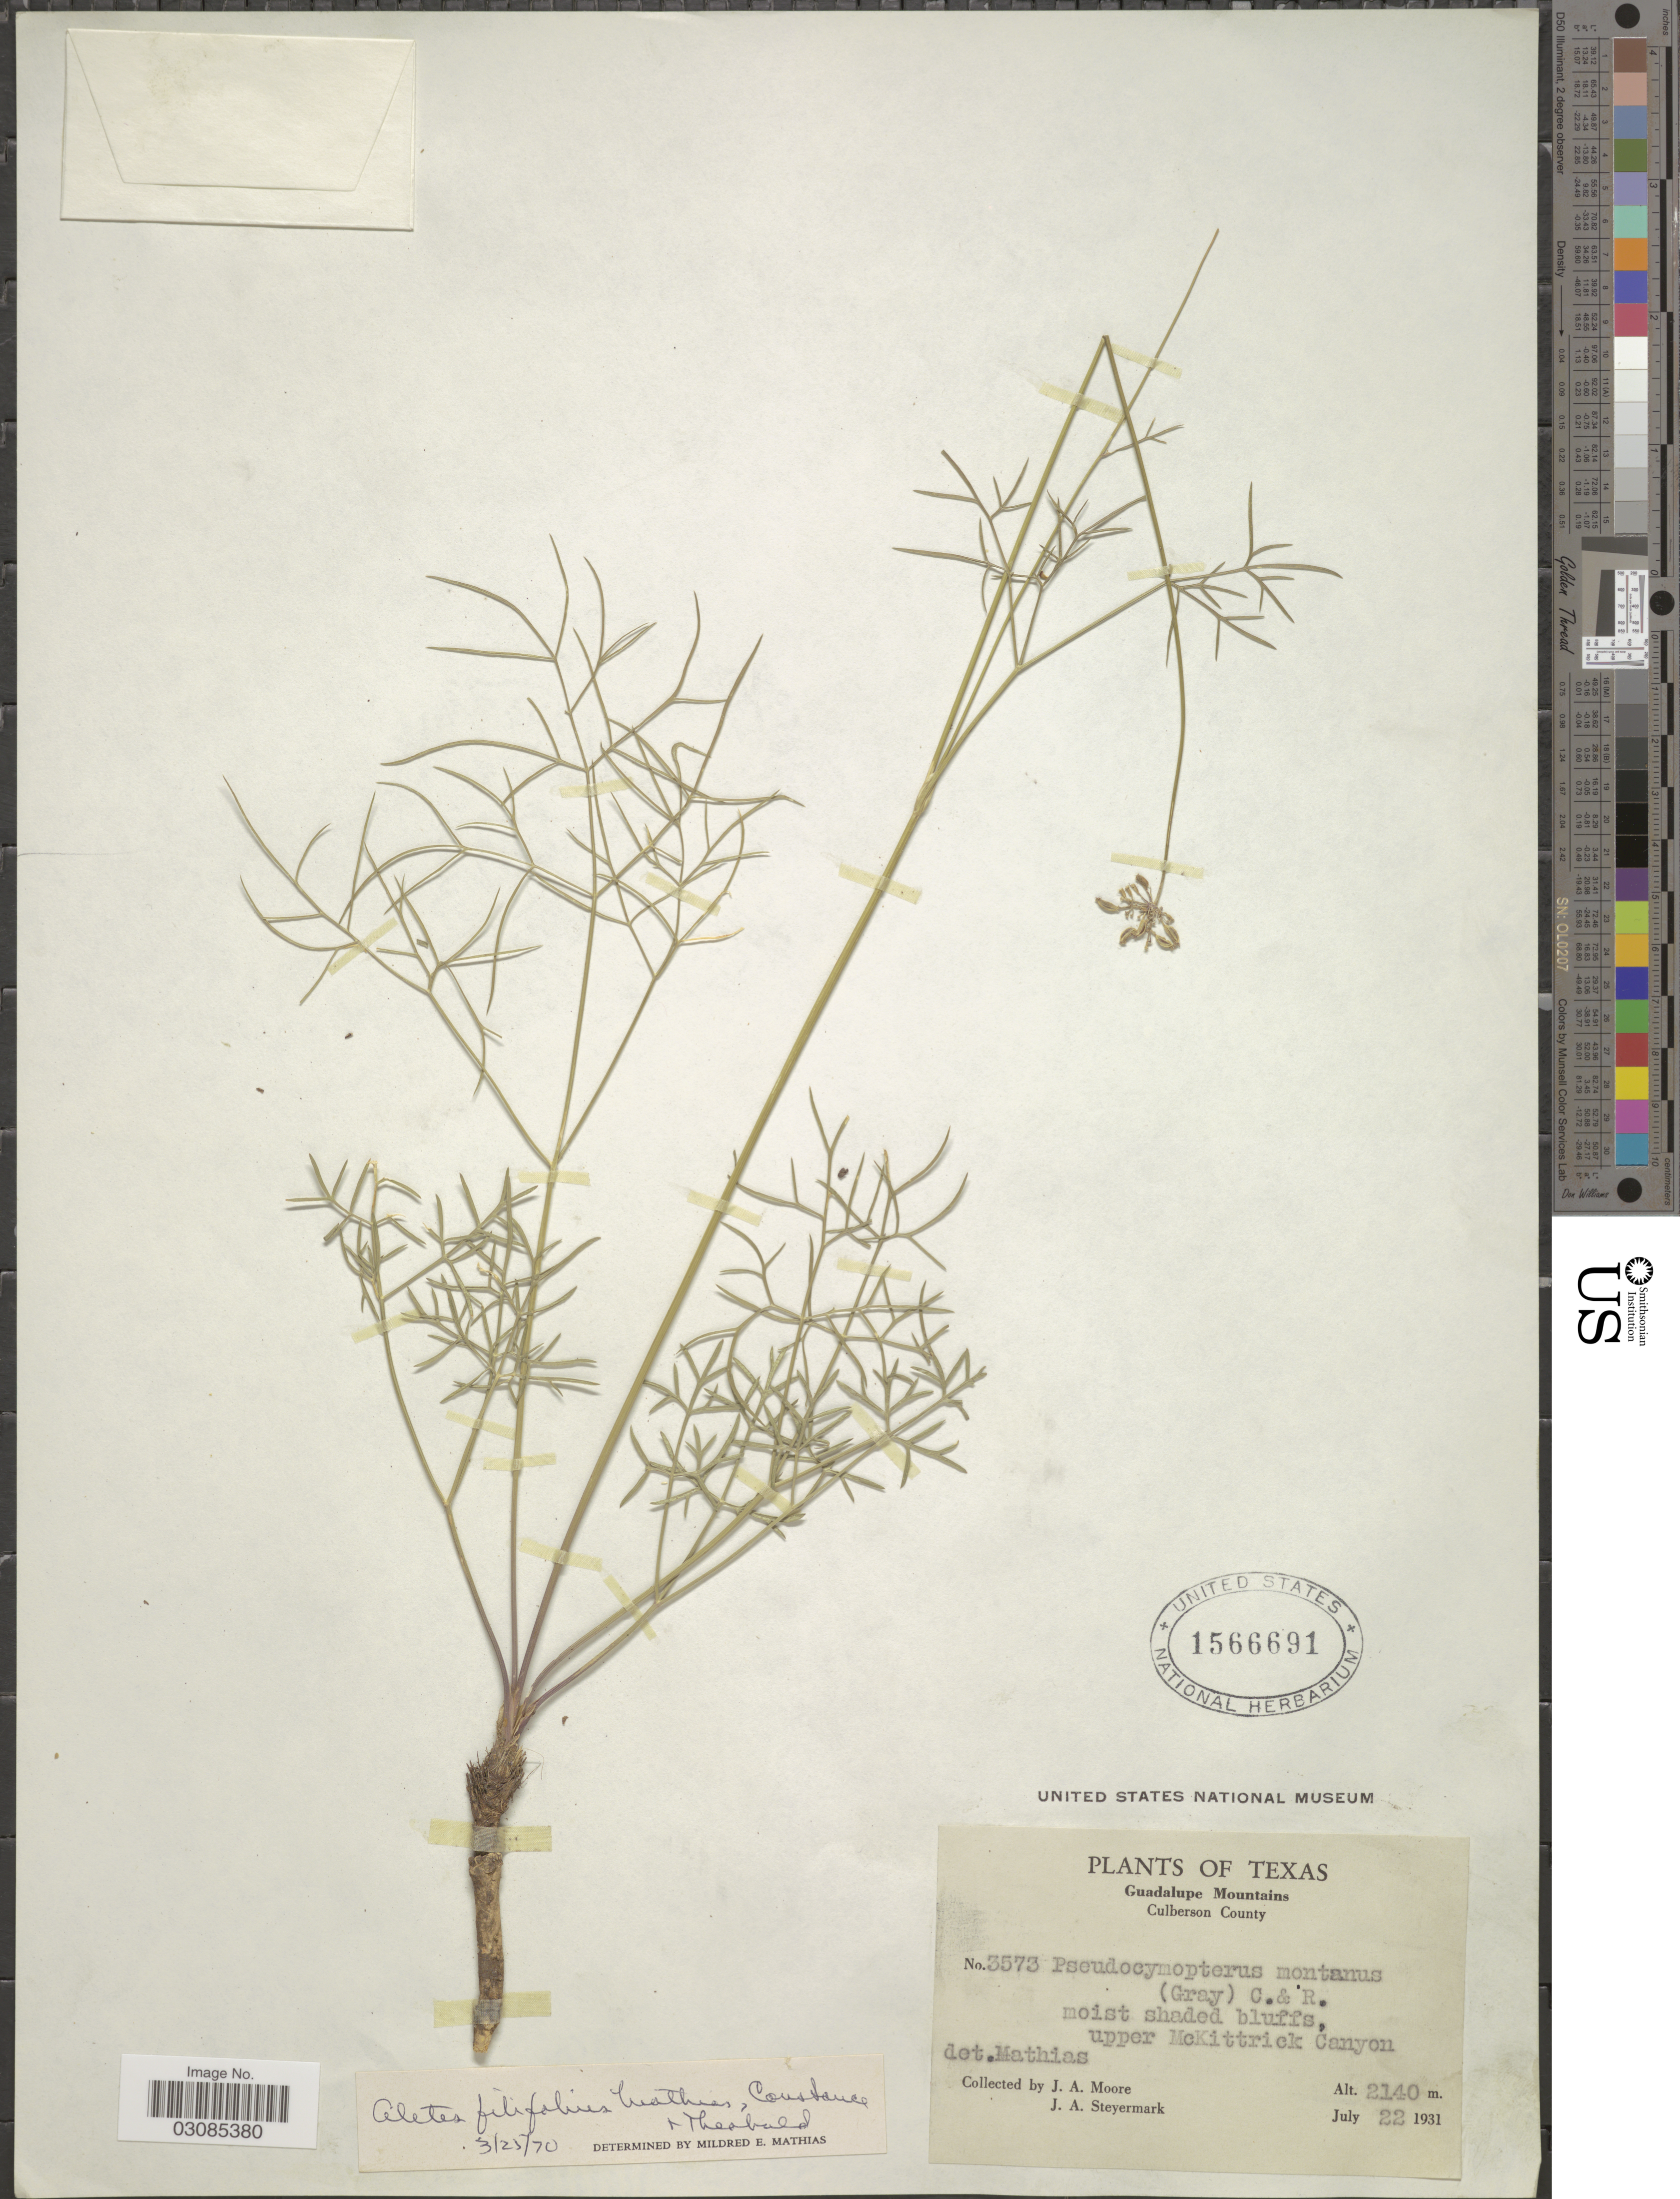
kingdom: Plantae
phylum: Tracheophyta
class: Magnoliopsida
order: Apiales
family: Apiaceae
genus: Aletes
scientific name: Aletes filifolius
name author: Mathias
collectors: J. A. Moore & J. Steyermark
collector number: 3573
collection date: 1931-07-22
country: United States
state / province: Texas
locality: Guadalupe Mountains. Culberson County. Upper McKittrick Canyon.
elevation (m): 2140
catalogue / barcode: US 1566691